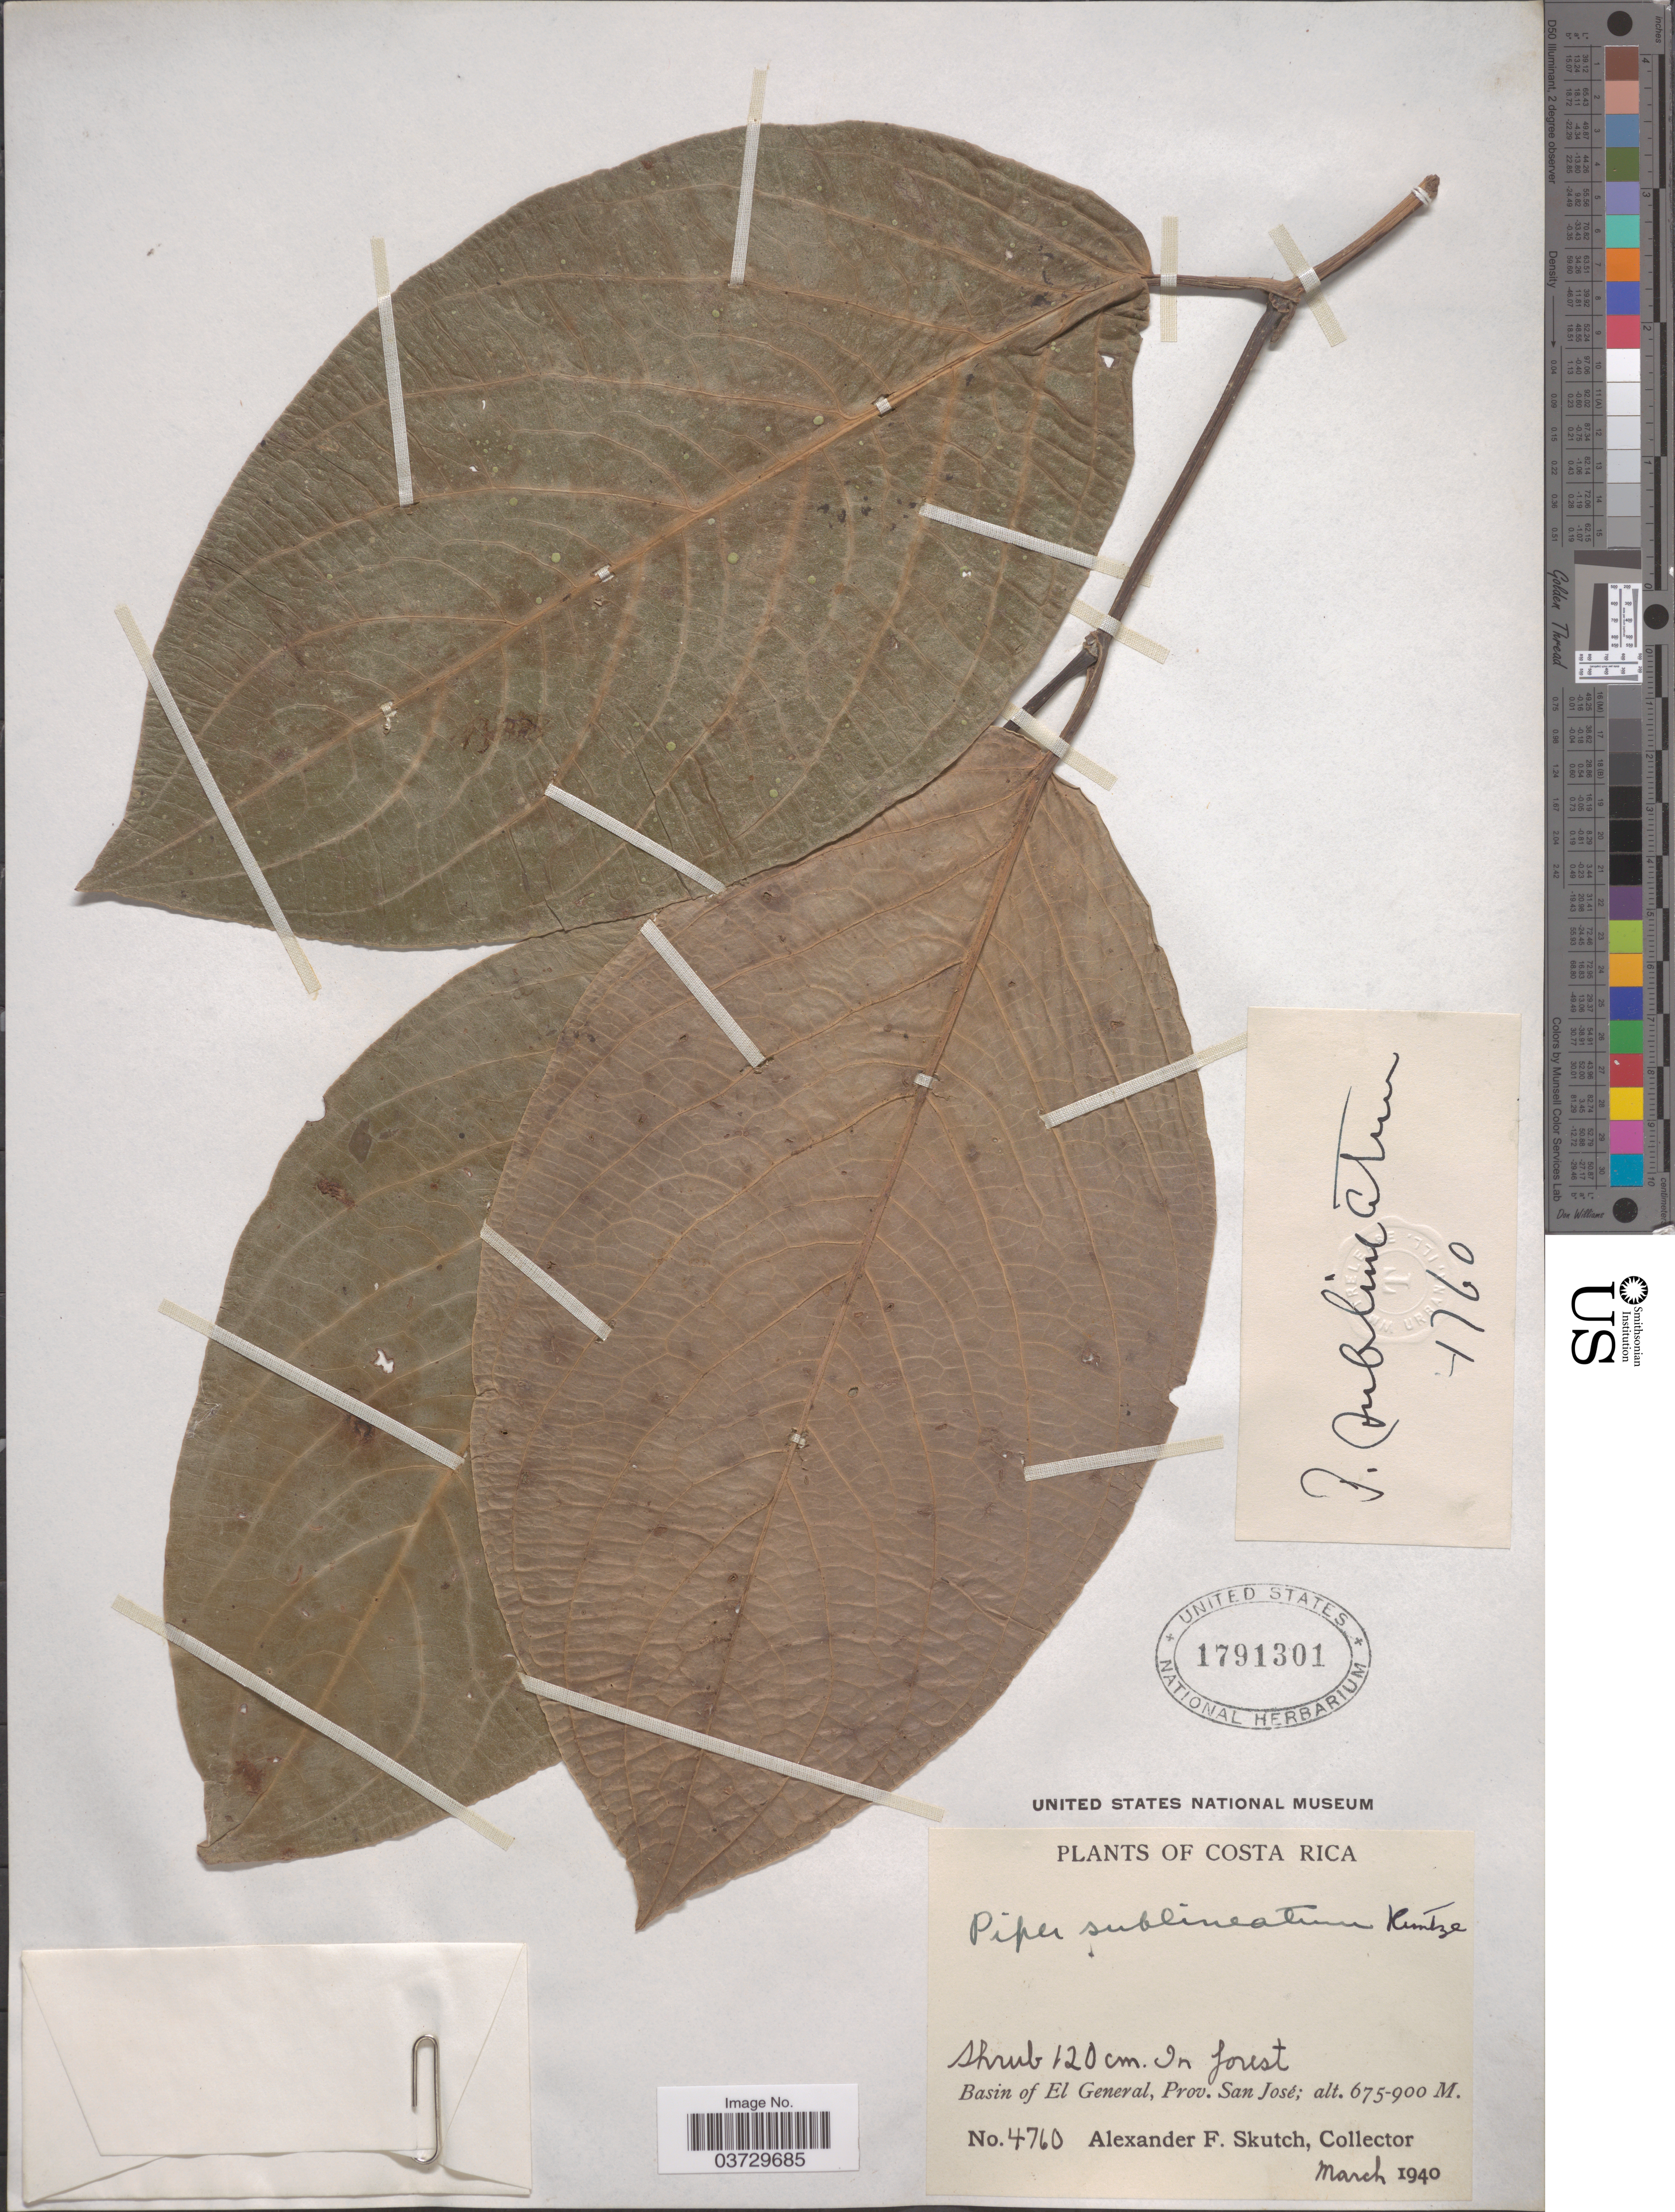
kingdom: Plantae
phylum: Tracheophyta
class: Magnoliopsida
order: Piperales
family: Piperaceae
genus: Piper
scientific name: Piper sublineatum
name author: Kuntze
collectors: A. F. Skutch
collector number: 4760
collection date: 1940-03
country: Costa Rica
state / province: San José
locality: Basin of El General.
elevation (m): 675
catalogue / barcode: US 1791301